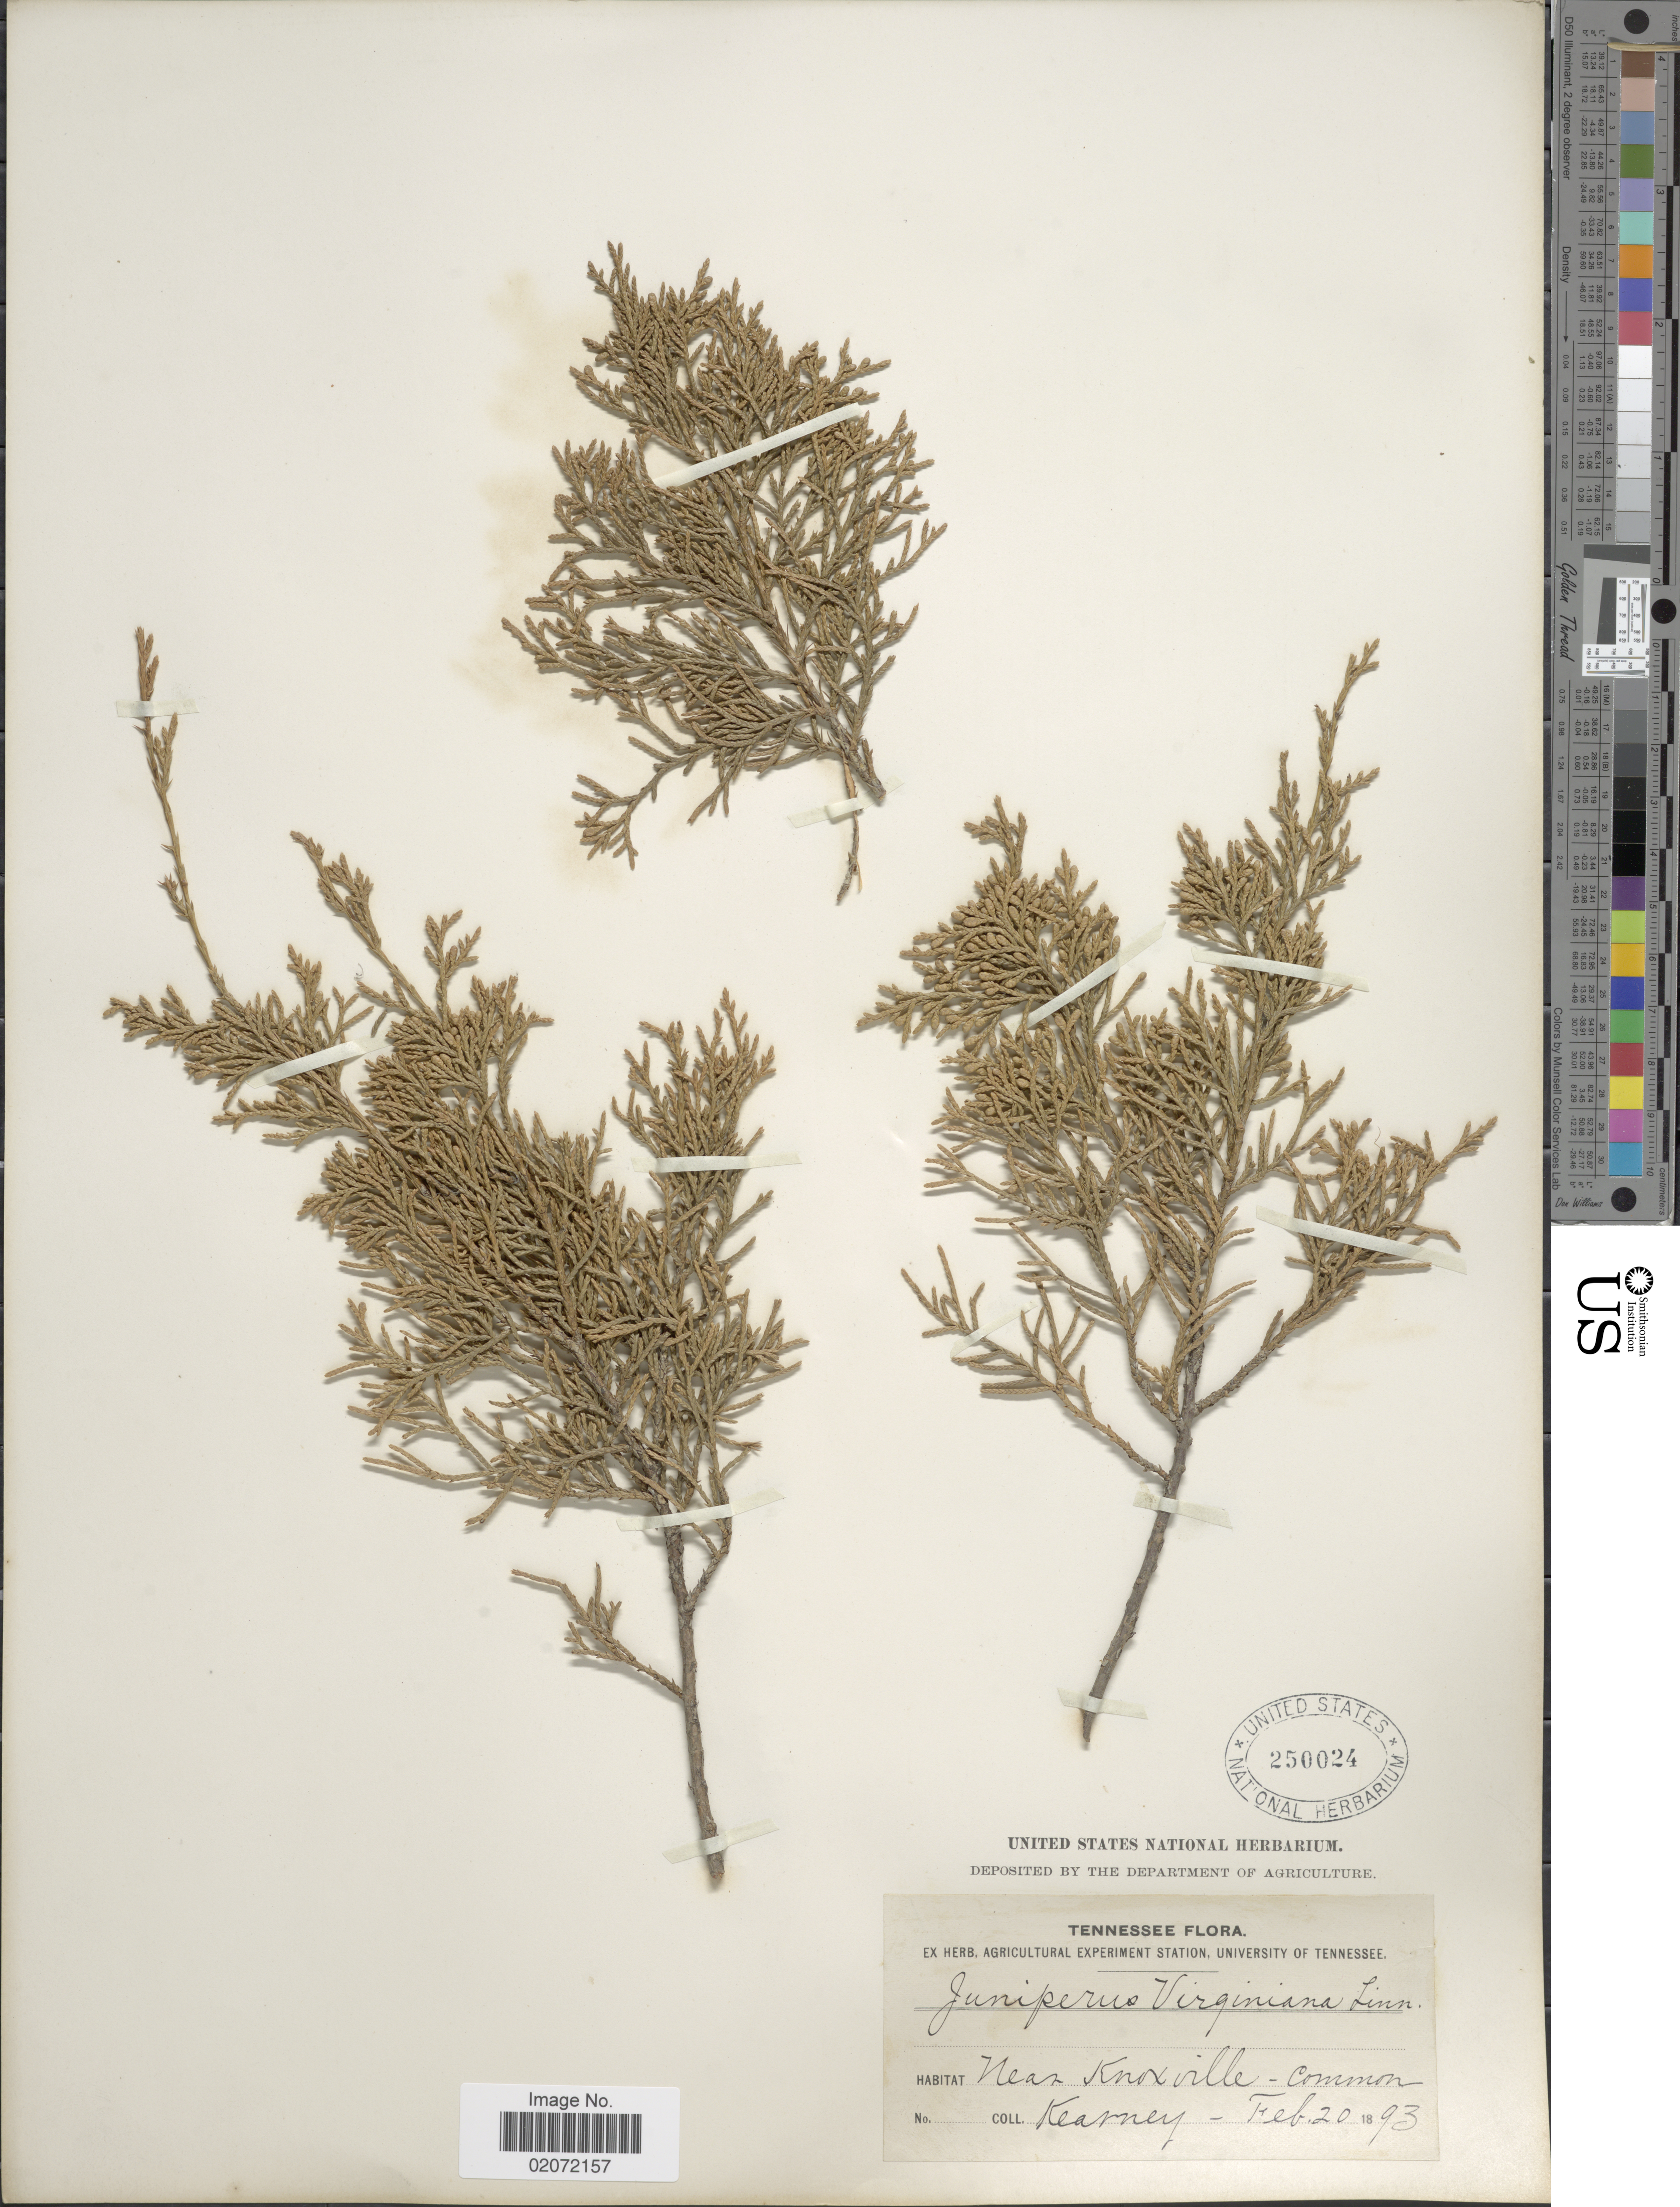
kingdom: Plantae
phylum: Tracheophyta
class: Pinopsida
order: Pinales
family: Cupressaceae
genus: Juniperus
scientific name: Juniperus virginiana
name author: L.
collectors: Kearney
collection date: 1893-02-20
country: United States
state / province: Tennessee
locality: Near Knoxville - Common.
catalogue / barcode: US 250024